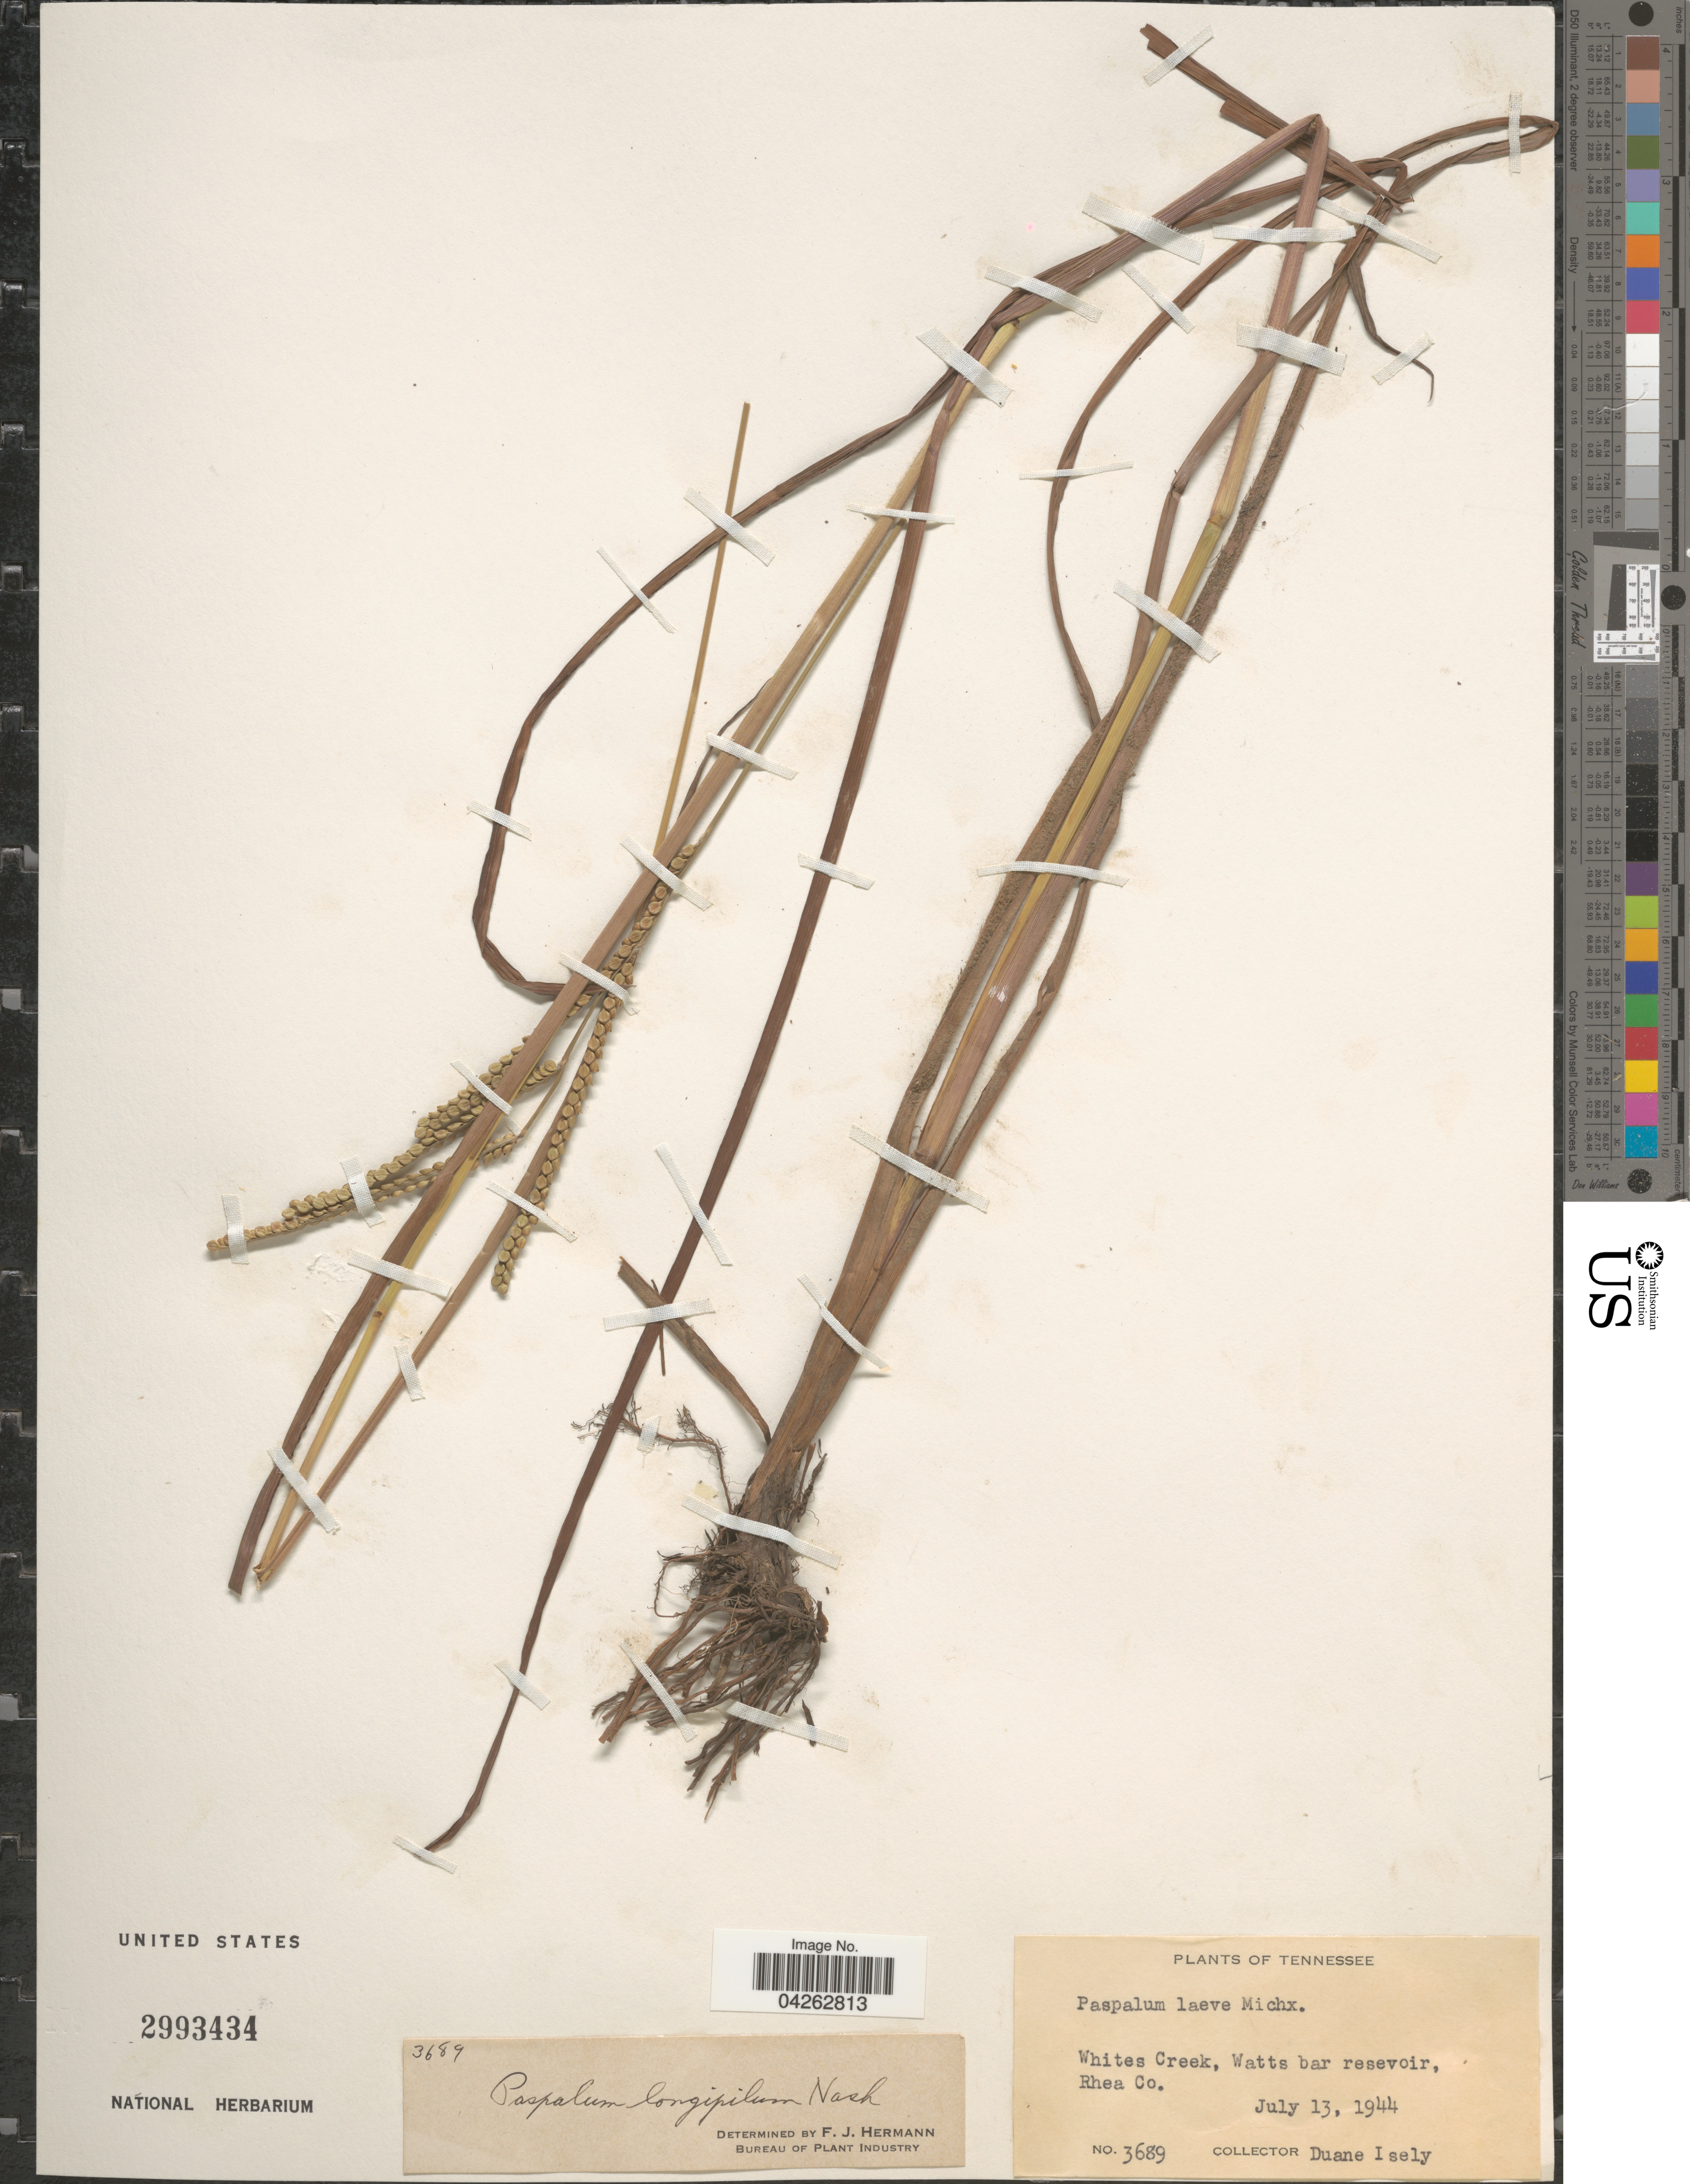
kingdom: Plantae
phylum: Tracheophyta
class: Liliopsida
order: Poales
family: Poaceae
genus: Paspalum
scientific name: Paspalum longipilum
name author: Nash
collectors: D. Isely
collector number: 3689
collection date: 1944-07-13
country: United States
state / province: Tennessee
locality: Whites Creek, Watts bar reservoir, Rhea Co.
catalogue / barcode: US 2993434